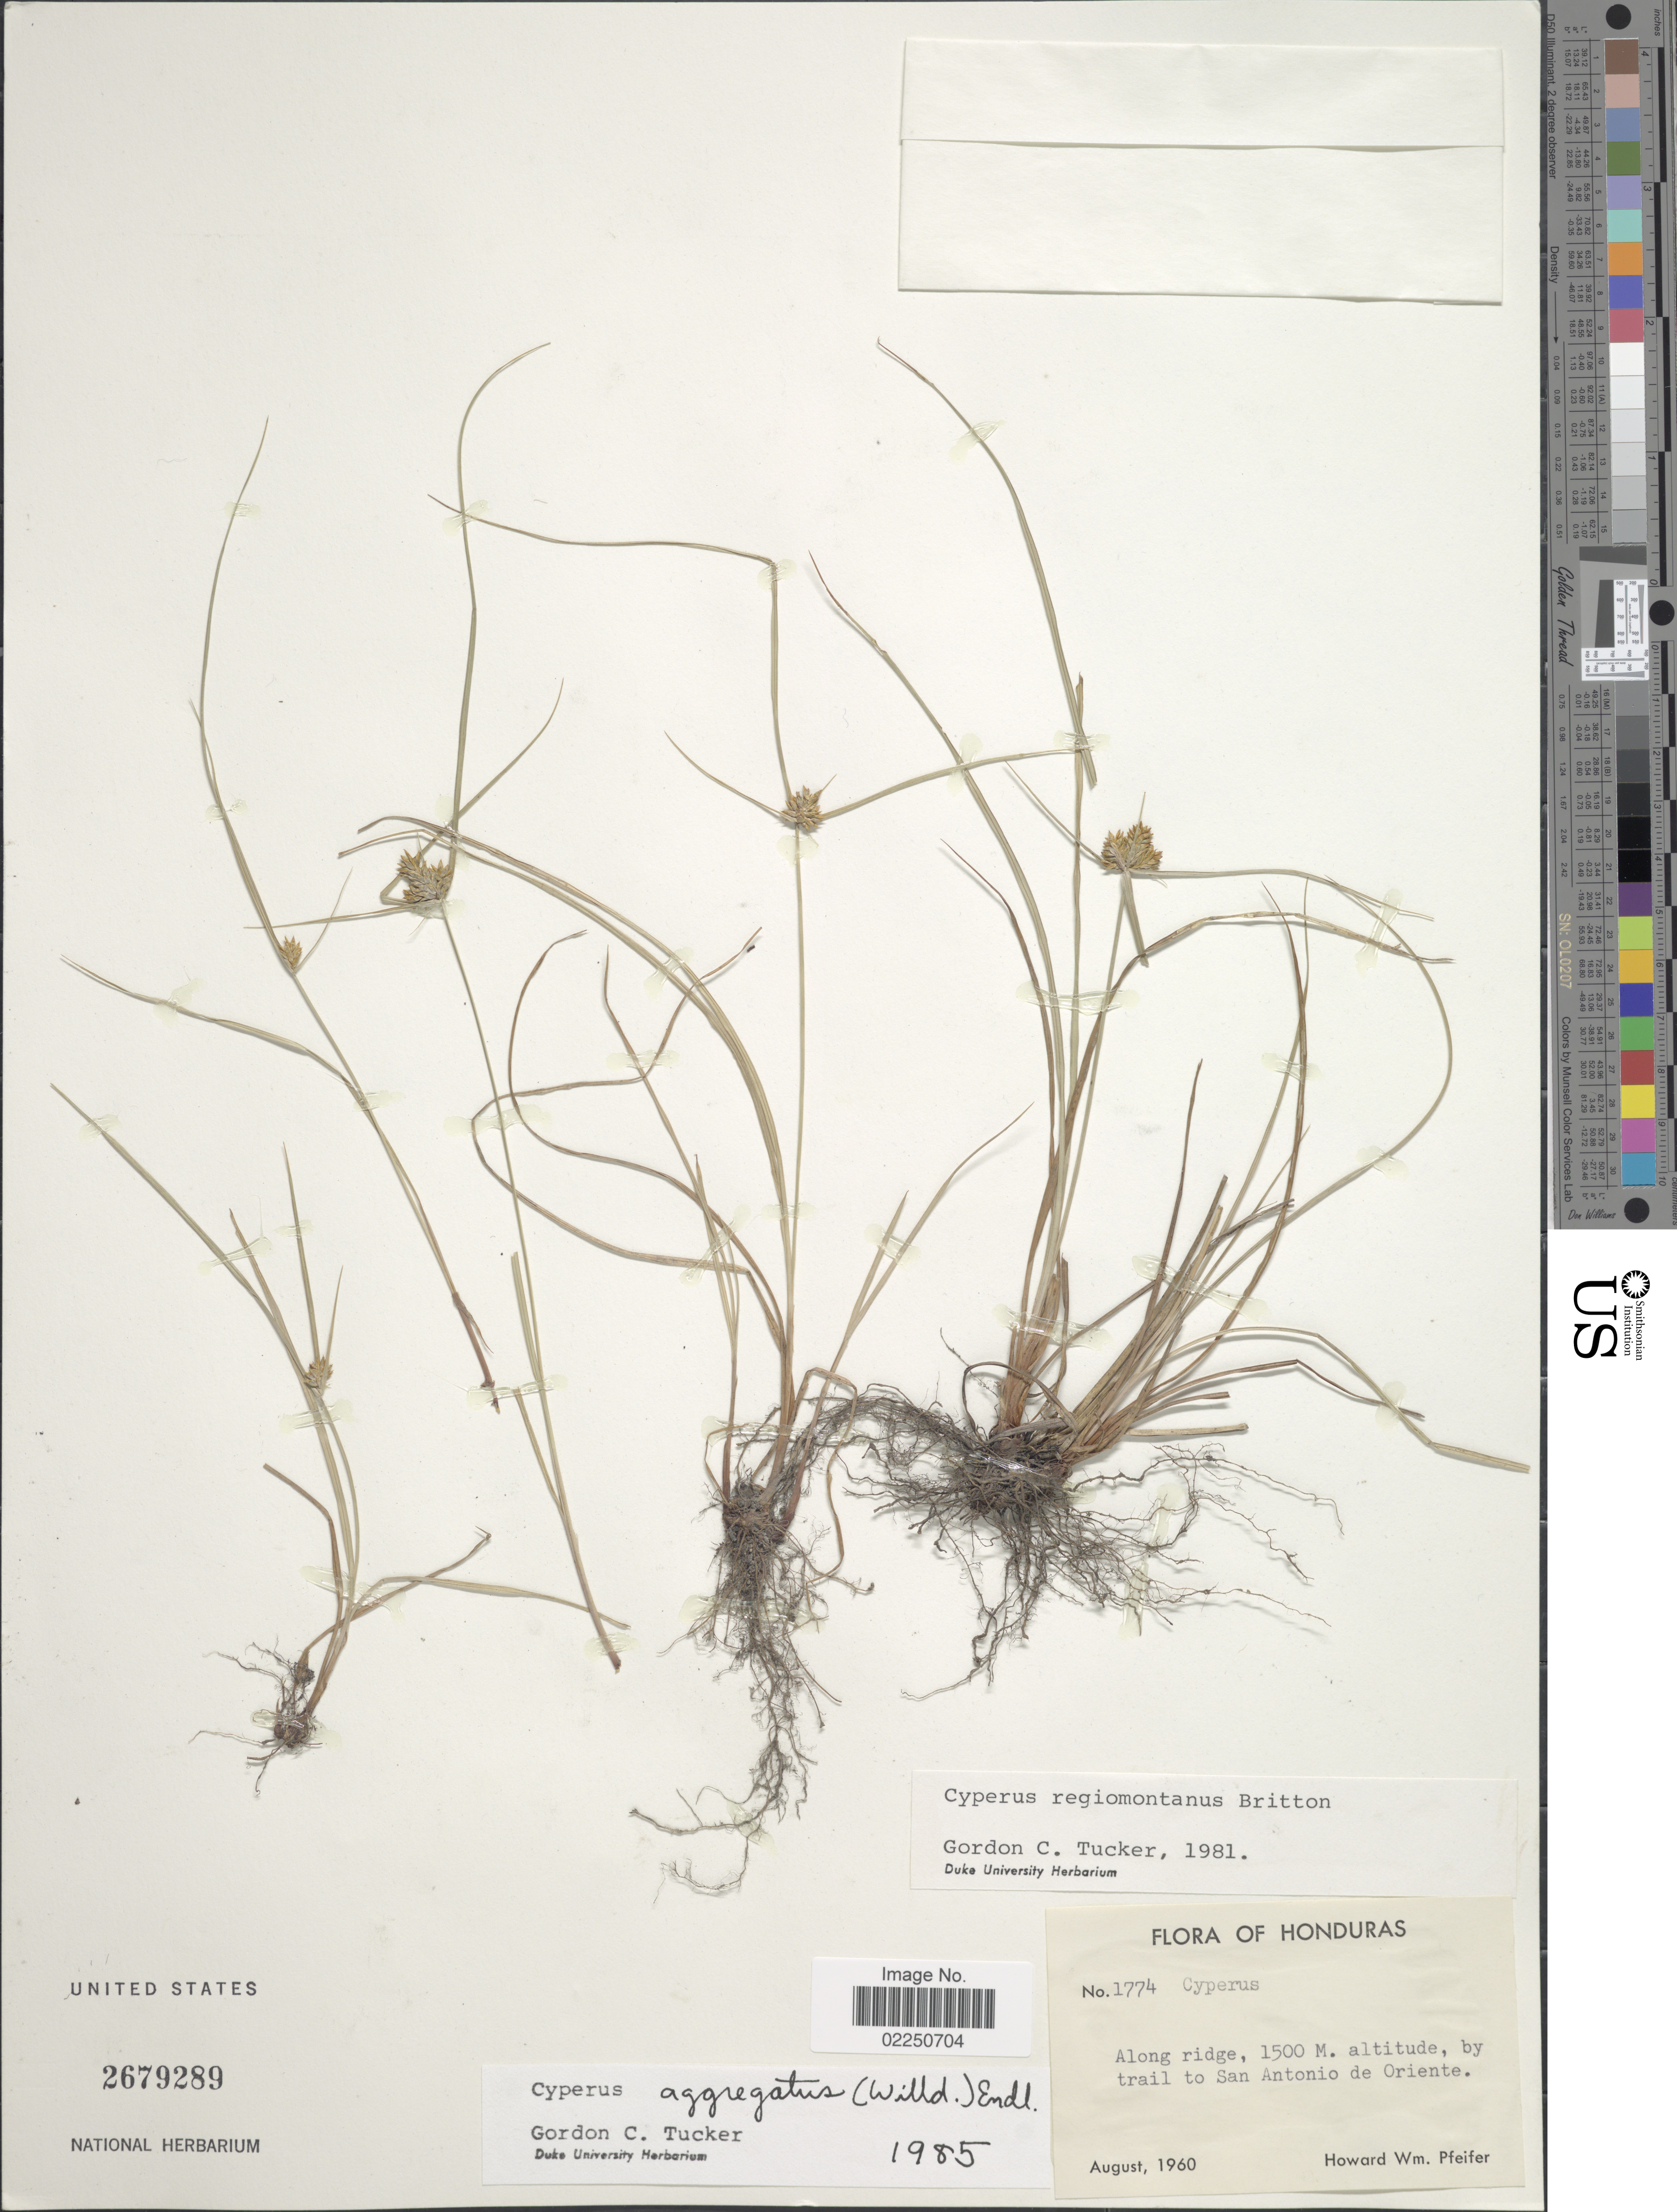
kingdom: Plantae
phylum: Tracheophyta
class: Liliopsida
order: Poales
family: Cyperaceae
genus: Cyperus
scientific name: Cyperus aggregatus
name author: (Willd.) Endl.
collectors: H. W. Pfeifer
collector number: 1774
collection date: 1960-08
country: Honduras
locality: Along ridge, by trail to San Antonio de Oriente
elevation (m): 1500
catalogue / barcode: US 2679289